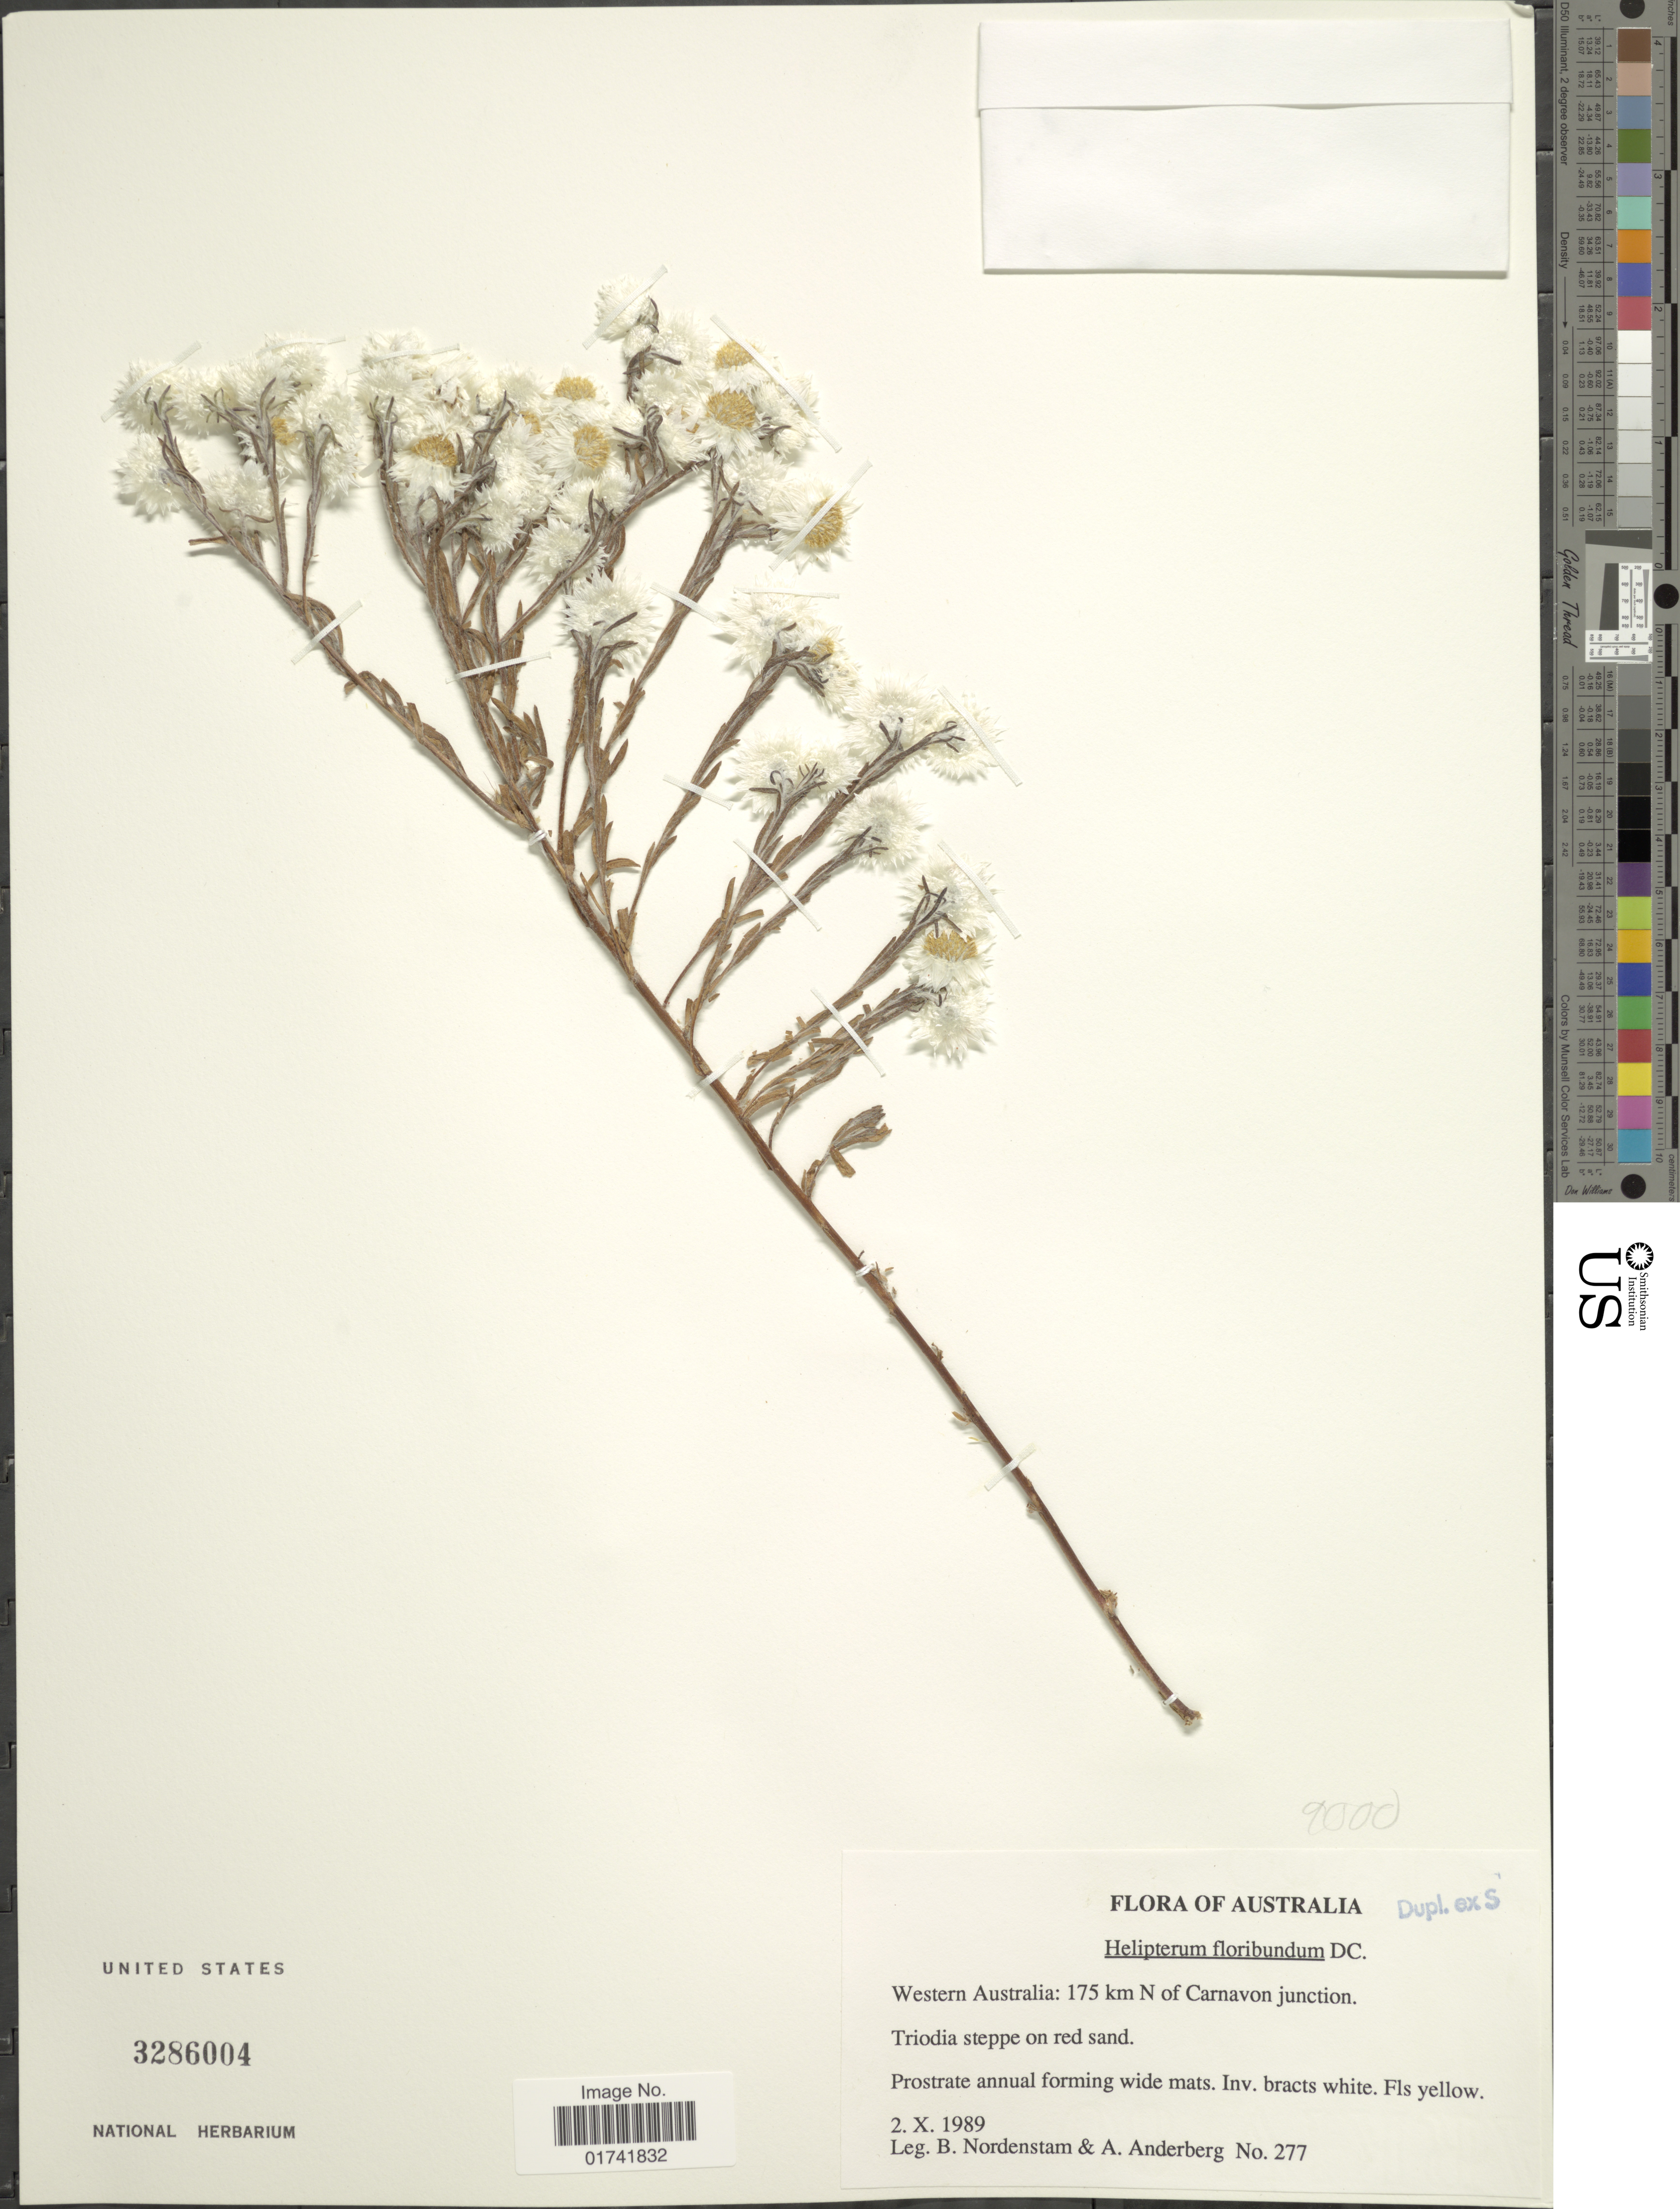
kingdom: Plantae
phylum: Tracheophyta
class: Magnoliopsida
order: Asterales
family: Asteraceae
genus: Rhodanthe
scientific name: Rhodanthe floribunda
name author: (A. Cunn. ex DC.) Paul G. Wilson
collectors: B. Nordenstam & A. A. Anderberg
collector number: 277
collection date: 1989-10-02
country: Australia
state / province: Western Australia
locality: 175 km N of Carnavon junction, Triodia steppe on red sand.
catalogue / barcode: US 3286004